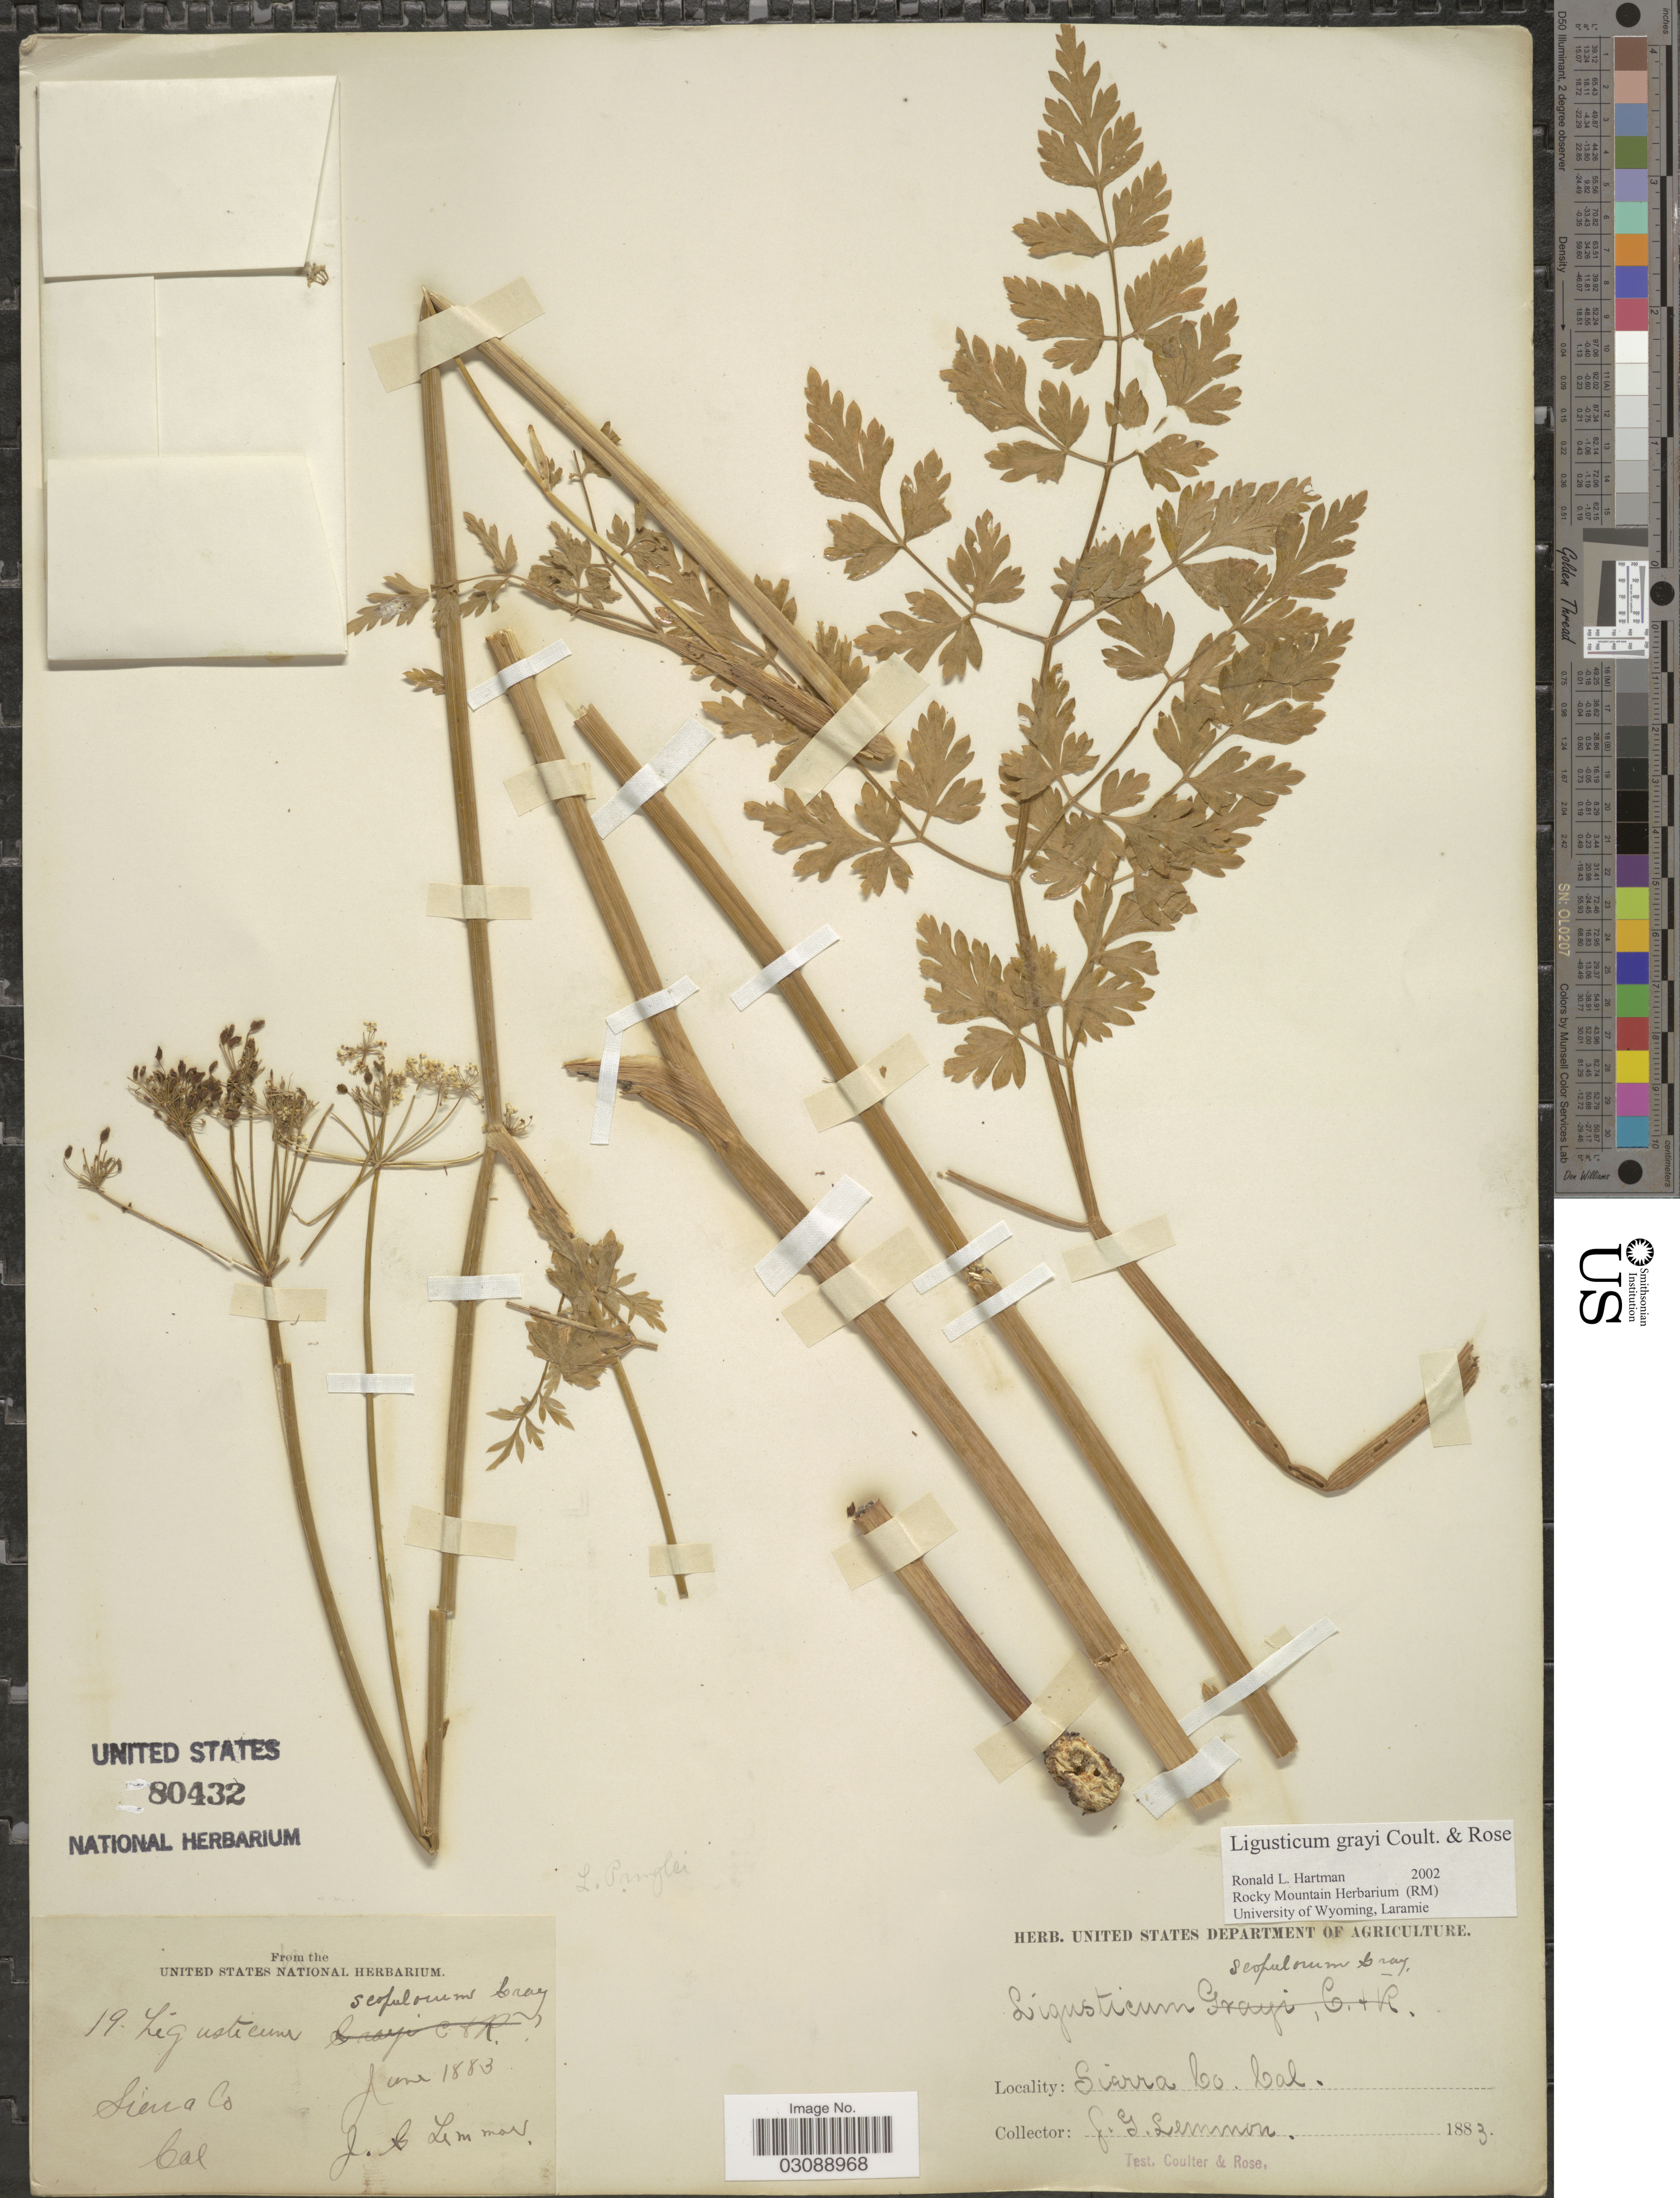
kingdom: Plantae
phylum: Tracheophyta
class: Magnoliopsida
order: Apiales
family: Apiaceae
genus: Ligusticum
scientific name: Ligusticum grayi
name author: J.M. Coult. & Rose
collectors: J. Lemmon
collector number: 19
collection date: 1883-06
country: United States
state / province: California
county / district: Sierra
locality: Sierra Co.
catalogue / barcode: US 80432